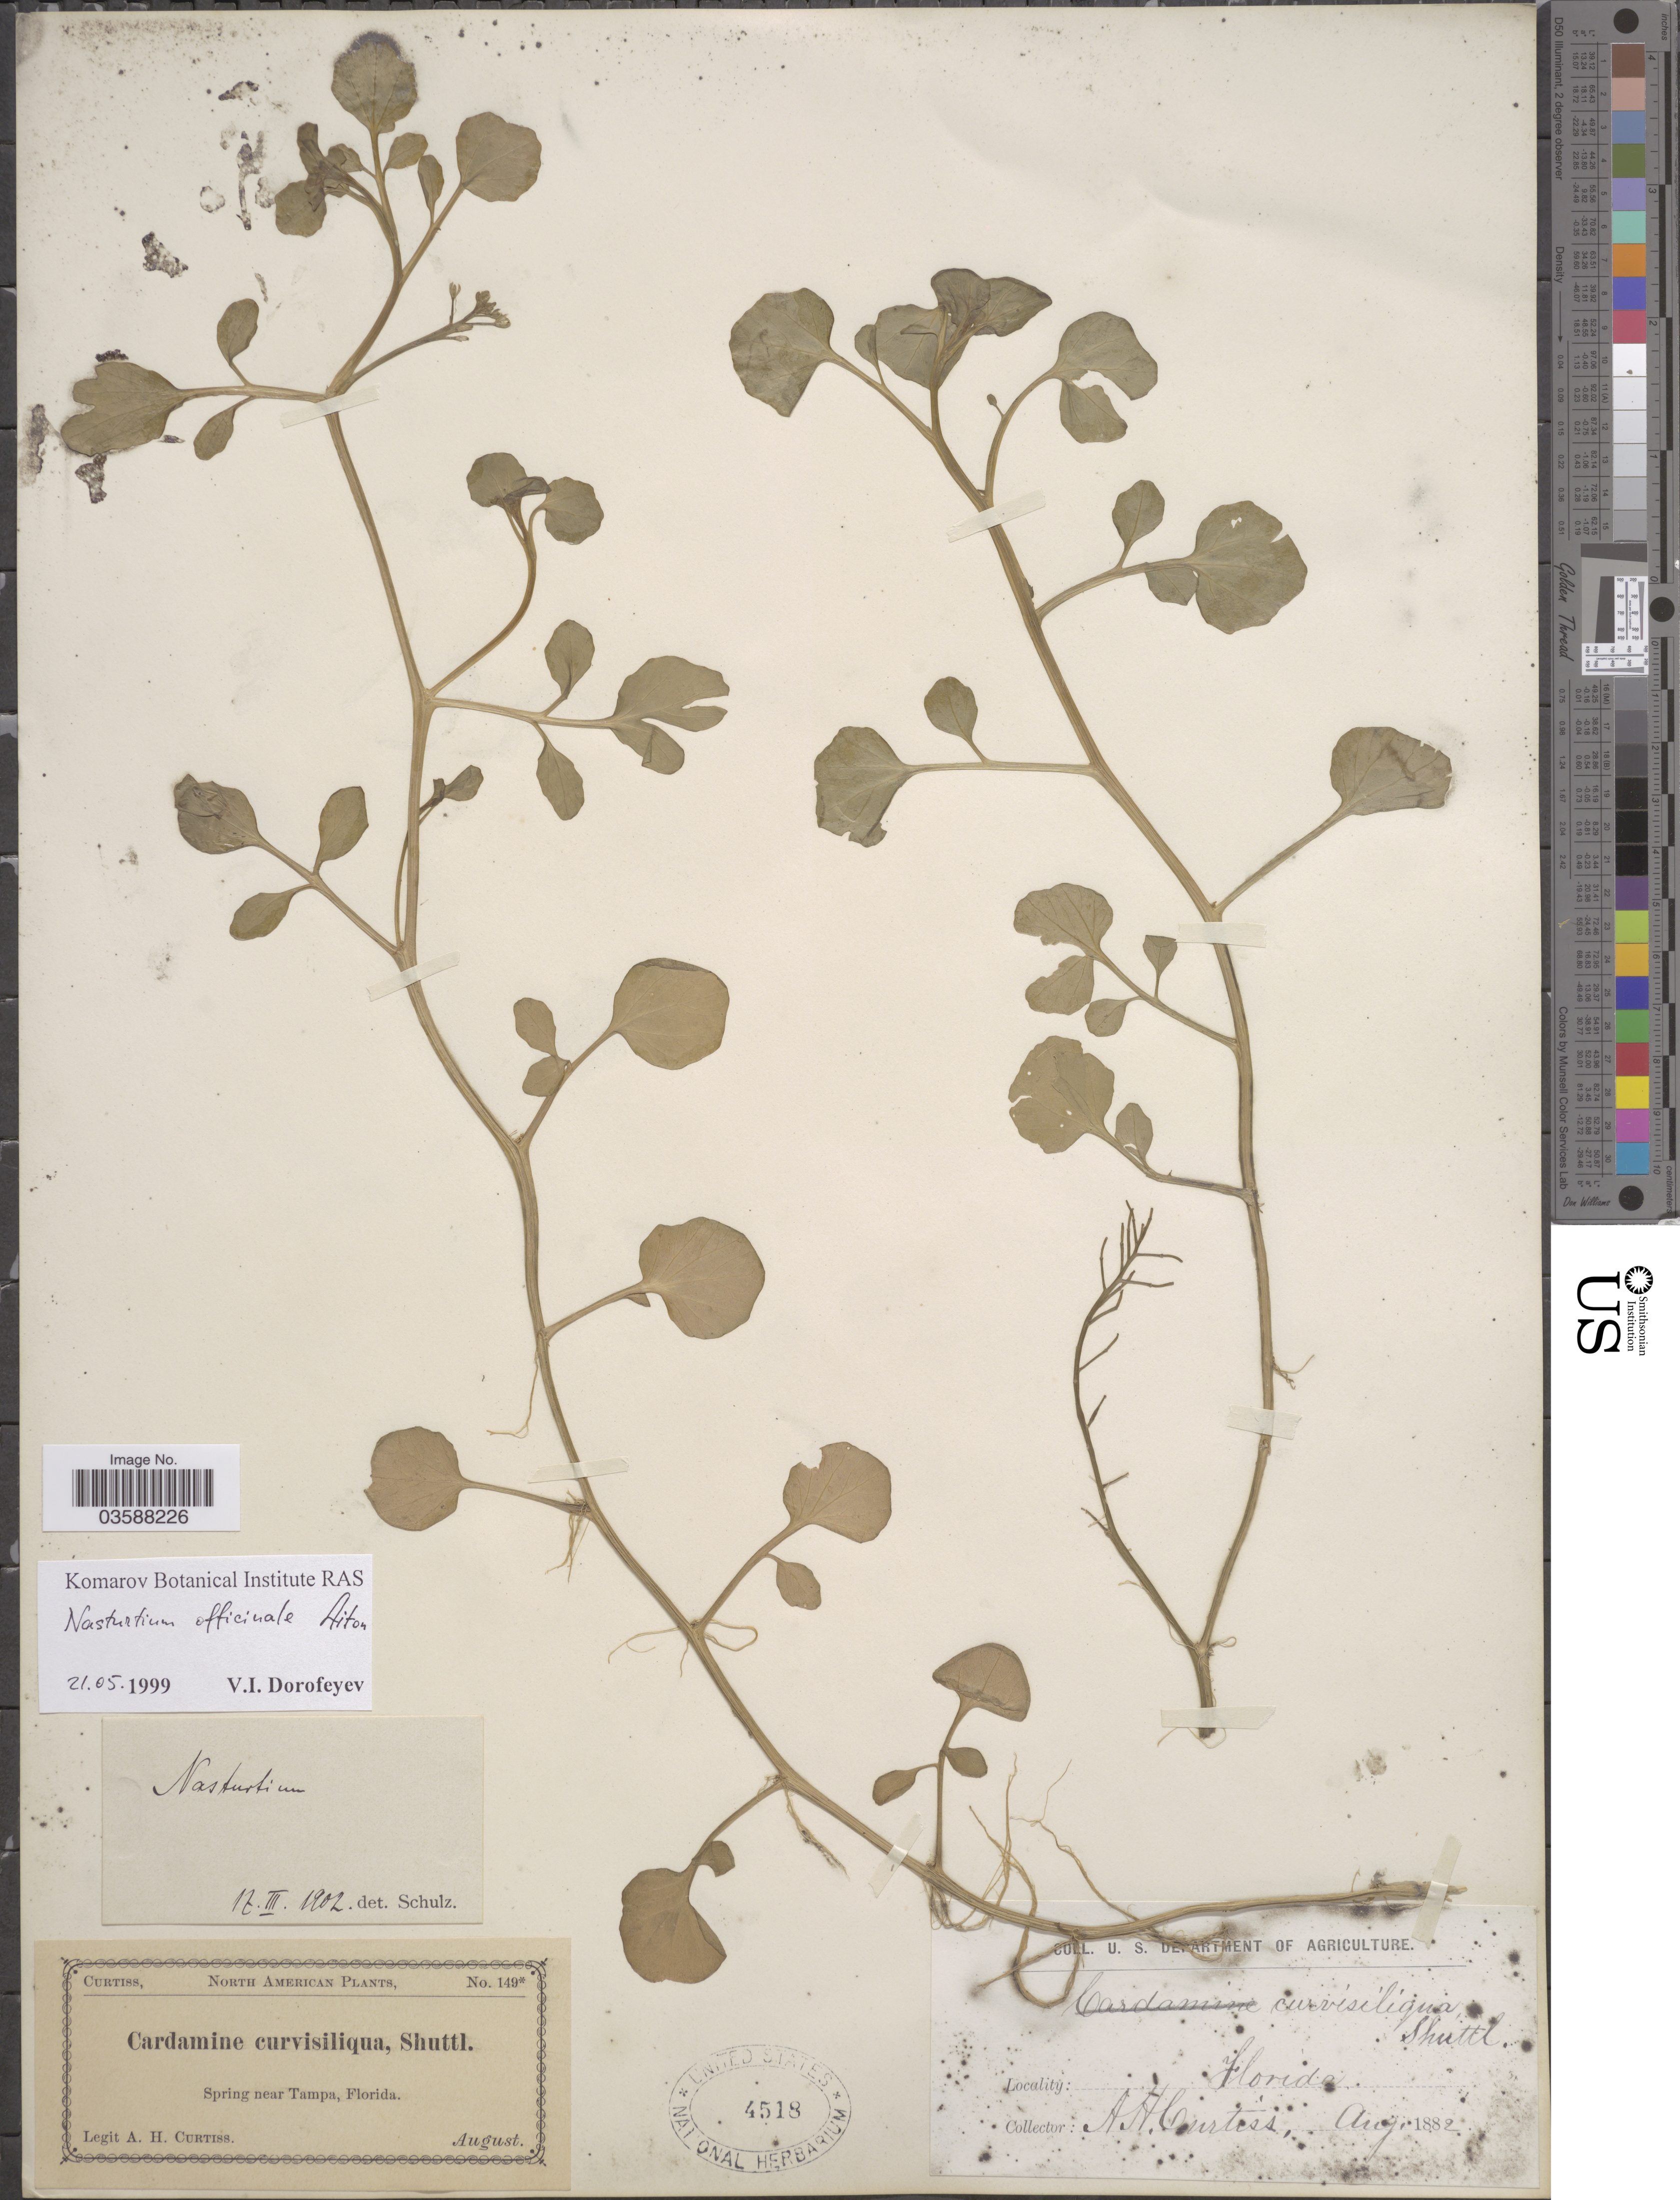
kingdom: Plantae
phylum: Tracheophyta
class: Magnoliopsida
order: Brassicales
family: Brassicaceae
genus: Nasturtium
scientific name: Nasturtium floridanum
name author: (Al-Shehbaz & Rollins) Al-Shehbaz & R.A. Price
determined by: Strong, Mark T., (BOT), Smithsonian Institution - National Museum of Natural History (UNITED STATES)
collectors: A. H. Curtiss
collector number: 149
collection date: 1882-08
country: United States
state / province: Florida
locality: Spring near Tampa.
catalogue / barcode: US 4518